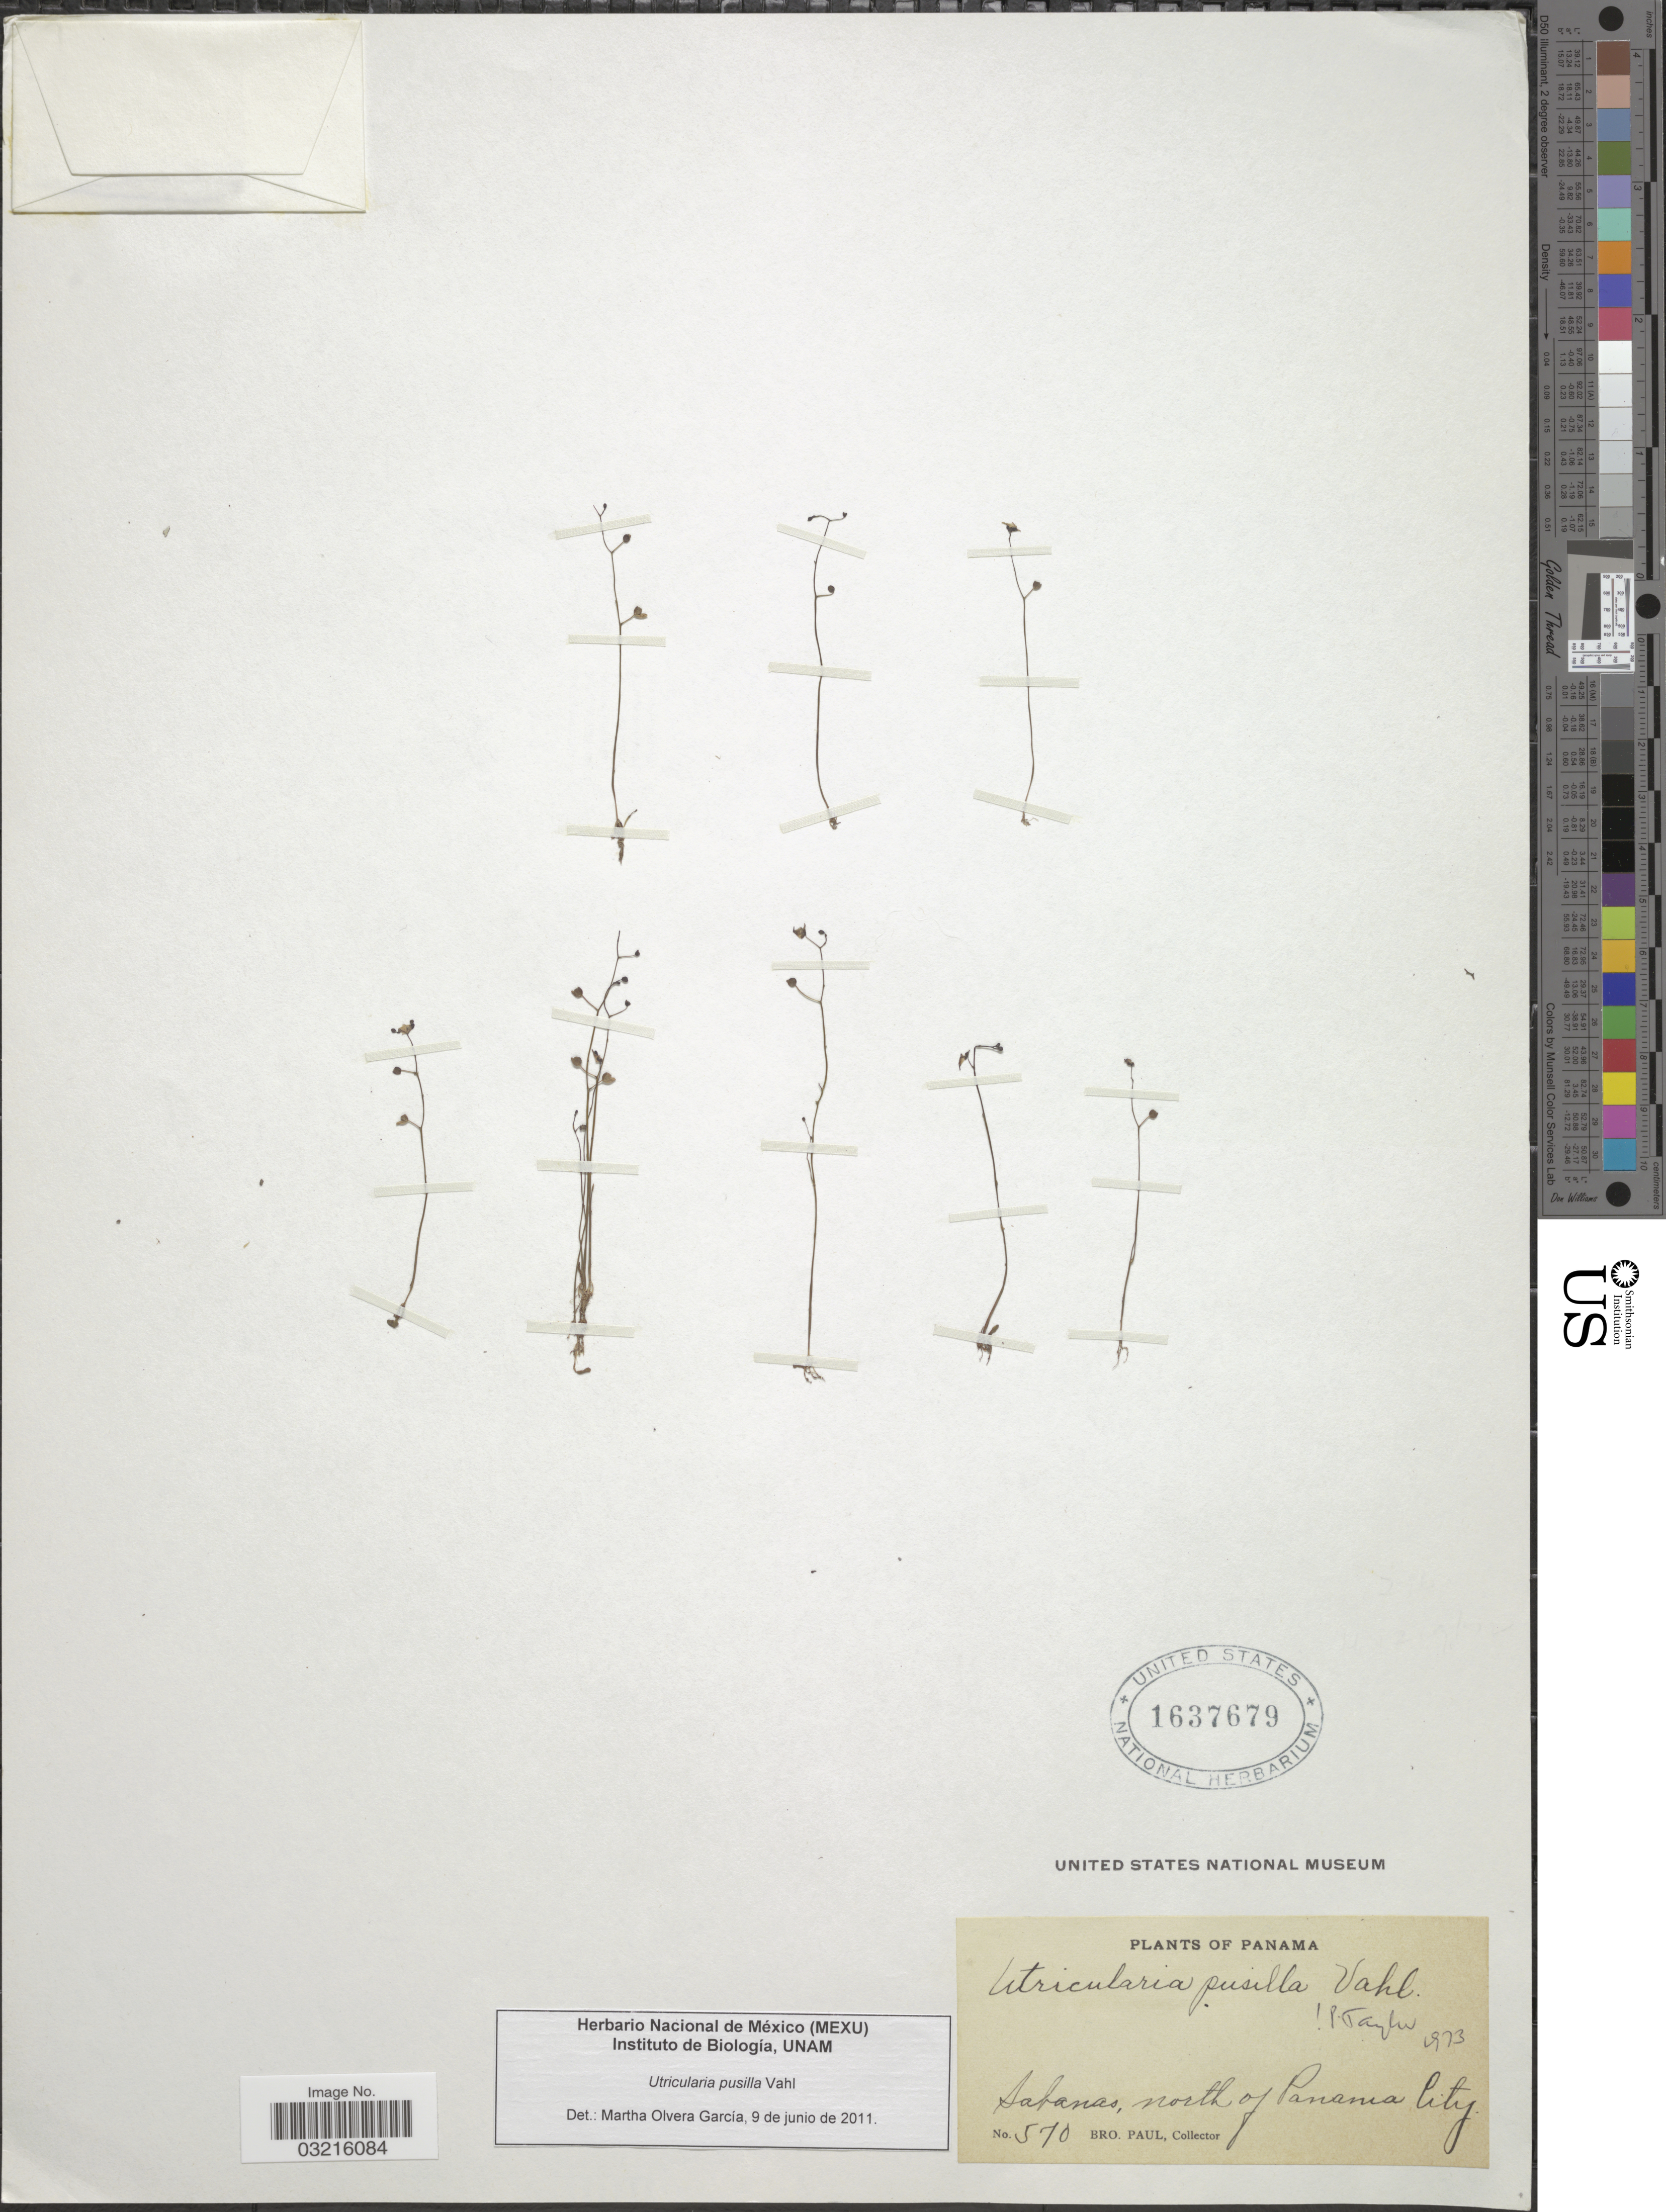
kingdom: Plantae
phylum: Tracheophyta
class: Magnoliopsida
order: Lamiales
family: Lentibulariaceae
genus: Utricularia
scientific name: Utricularia pusilla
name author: Vahl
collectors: B. Paul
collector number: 570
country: Panama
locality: Sabanas, north of Panama City.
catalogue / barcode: US 1637679